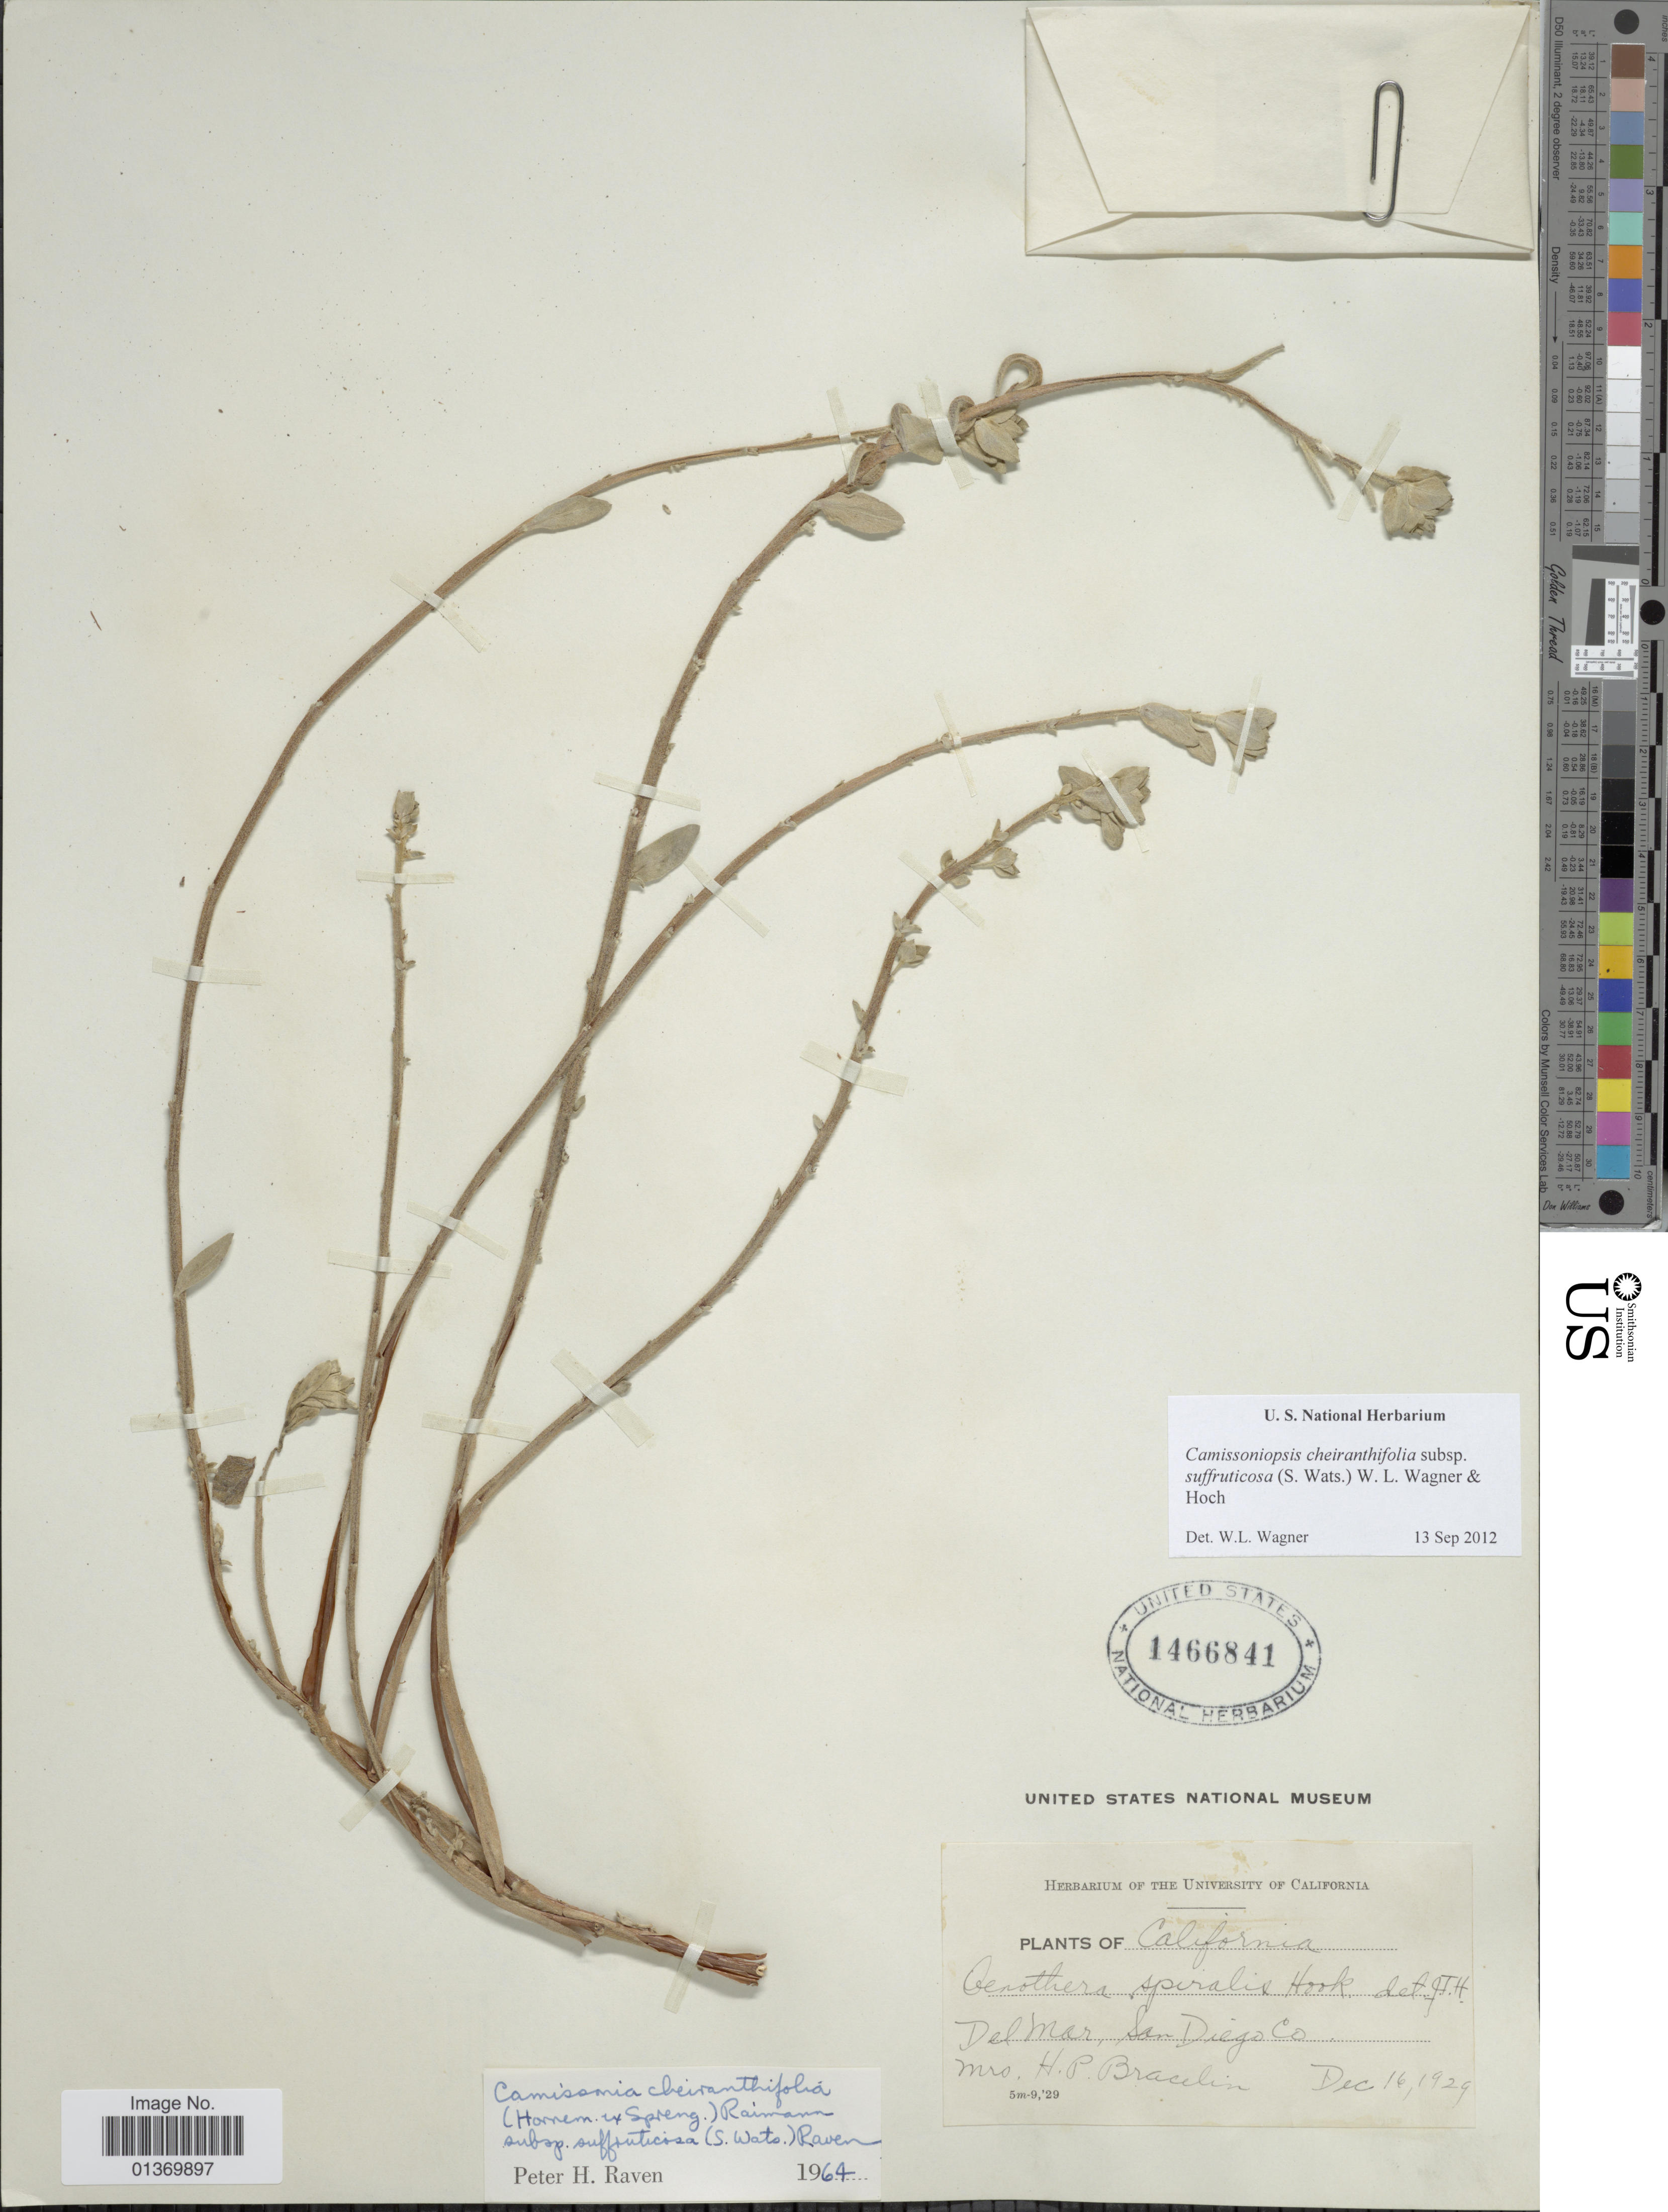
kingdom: Plantae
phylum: Tracheophyta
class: Magnoliopsida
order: Myrtales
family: Onagraceae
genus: Camissoniopsis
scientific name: Camissoniopsis cheiranthifolia subsp. suffruticosa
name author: (S. Watson) W.L. Wagner & Hoch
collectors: H. Bracelin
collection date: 1929-12-16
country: United States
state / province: California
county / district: San Diego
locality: Del Mar, San Diego Co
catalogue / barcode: US 1466841